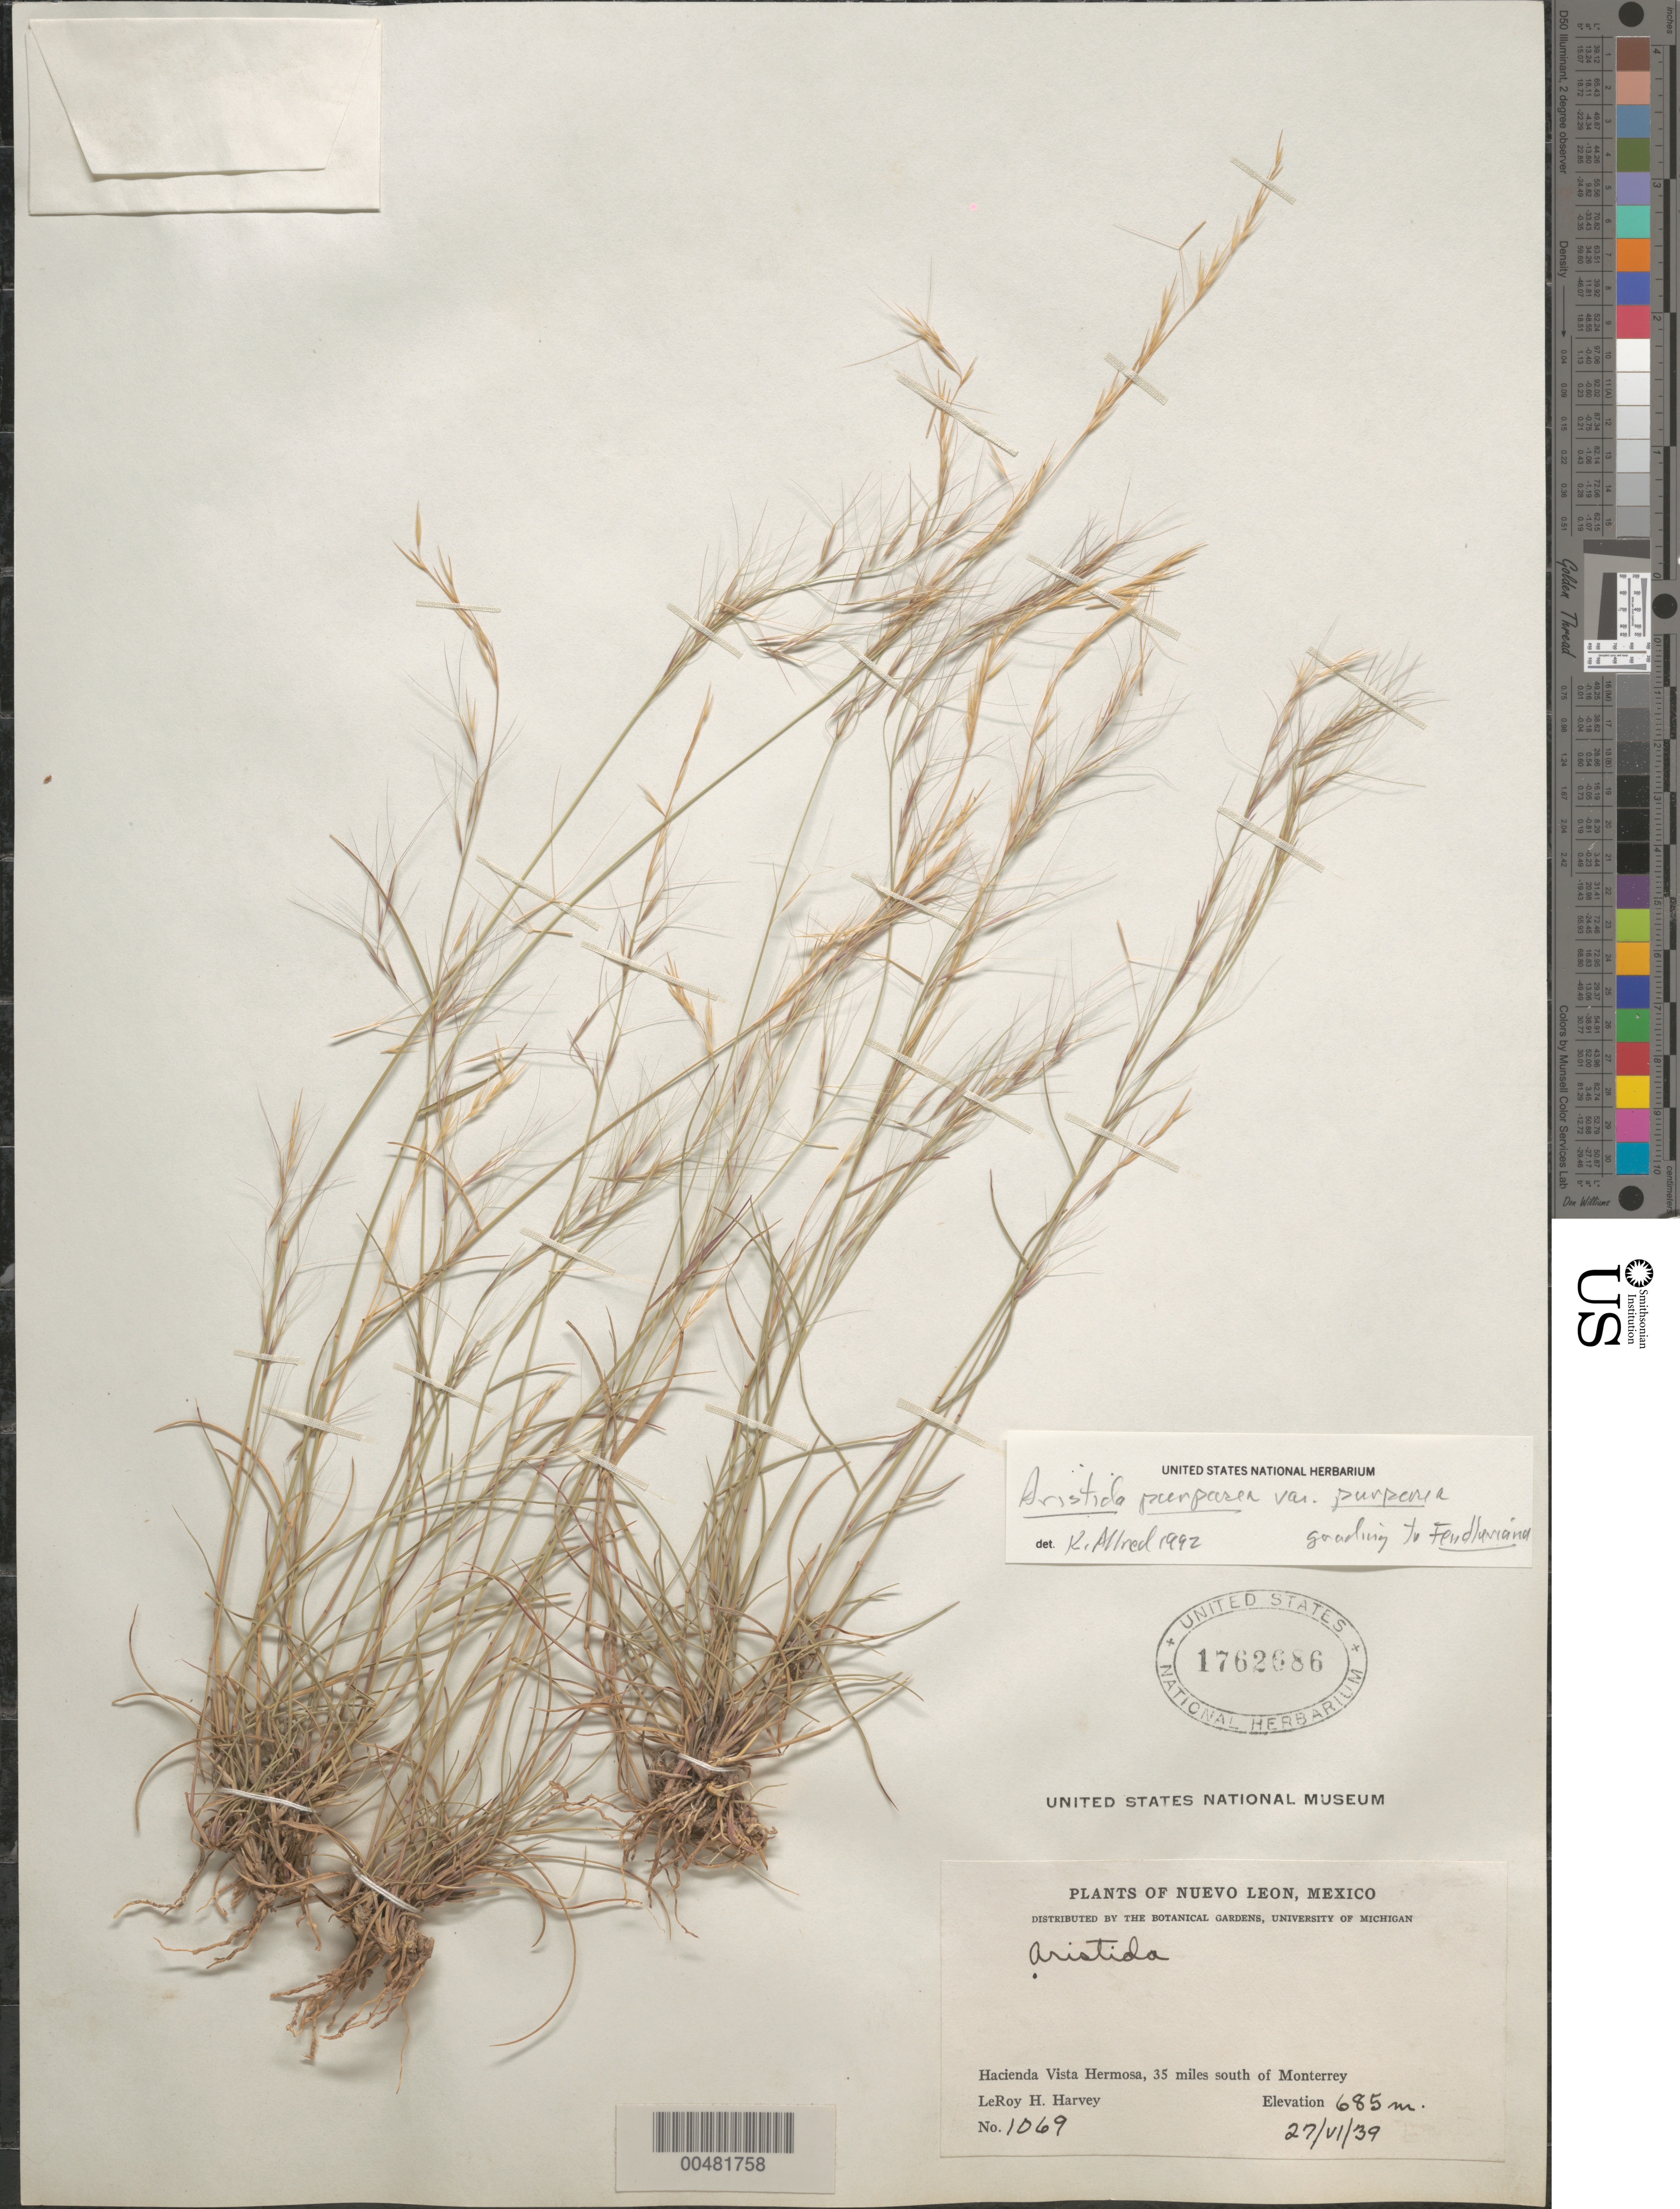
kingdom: Plantae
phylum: Tracheophyta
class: Liliopsida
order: Poales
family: Poaceae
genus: Aristida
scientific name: Aristida purpurea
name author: Nutt.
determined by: Allred, K.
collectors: L. H. Harvey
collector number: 1069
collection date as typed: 27 Jun 1939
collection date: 1939-06-27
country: Mexico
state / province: Nuevo León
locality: Hacienda Vista Hermosa, 35 mi S of Monterrey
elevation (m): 685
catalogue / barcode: US 1762686